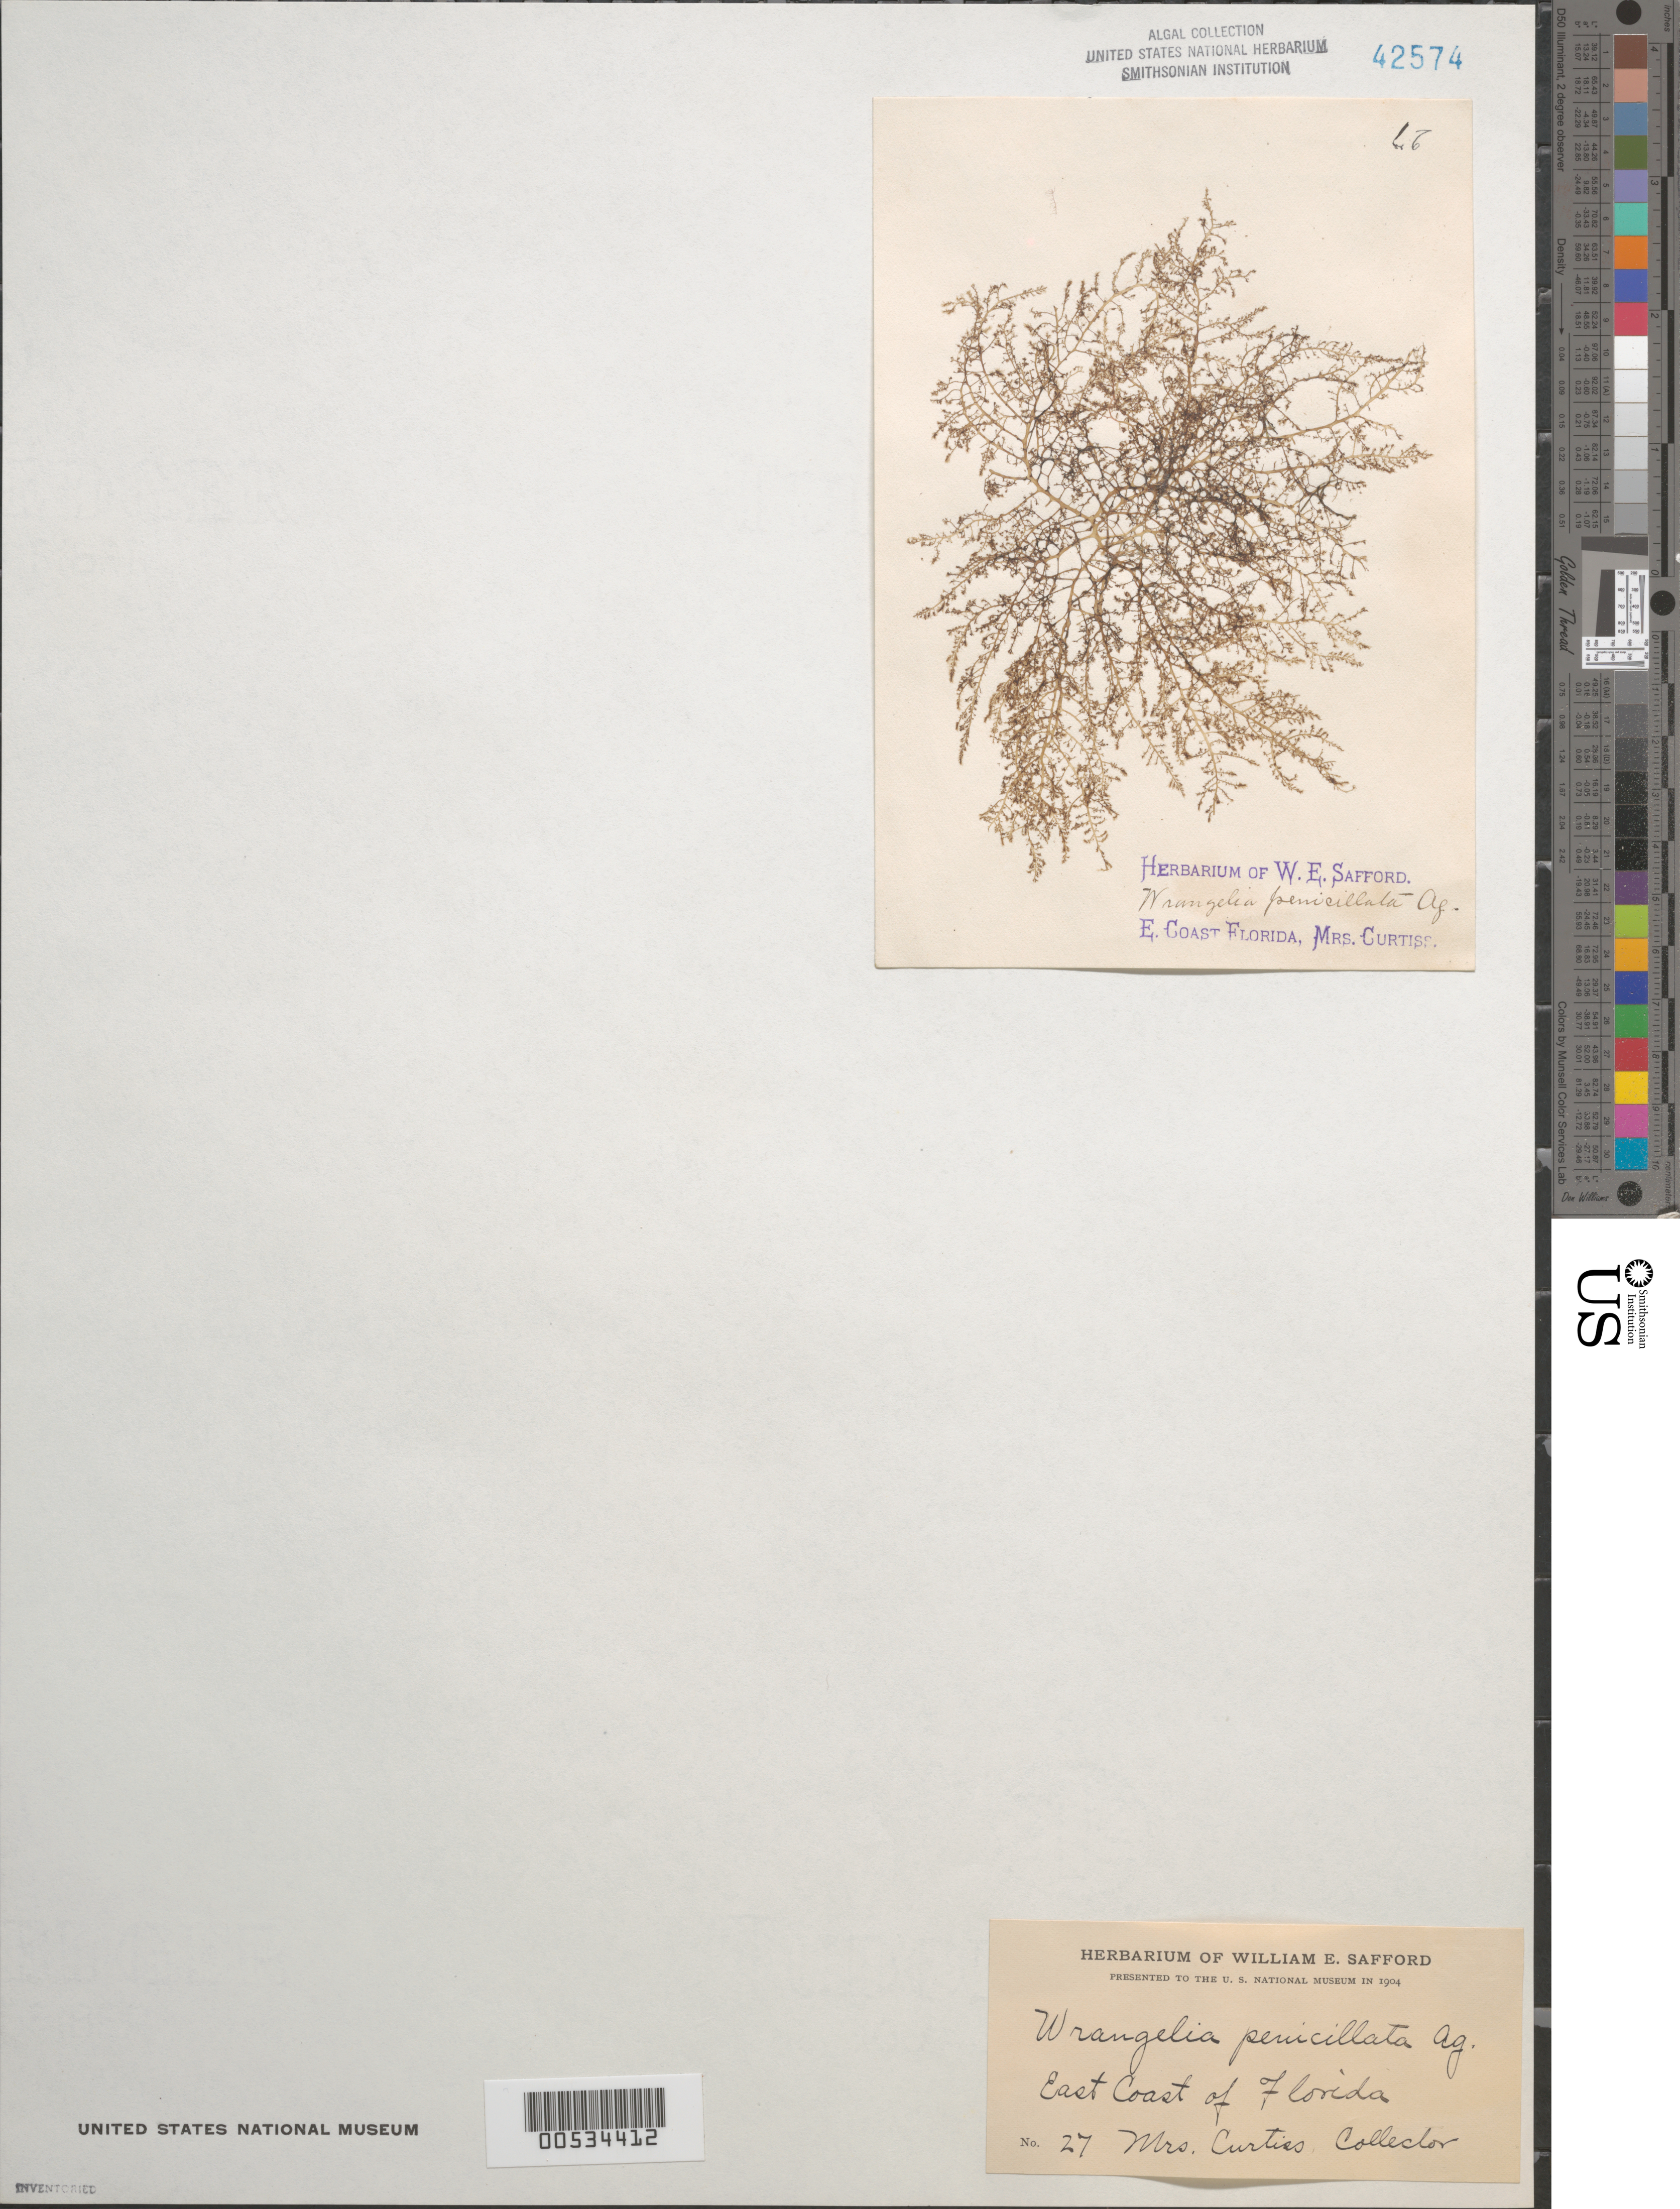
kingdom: Plantae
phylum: Rhodophyta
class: Florideophyceae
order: Ceramiales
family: Wrangeliaceae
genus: Wrangelia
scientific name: Wrangelia penicillata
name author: (C. Agardh) C. Agardh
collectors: F. A. Curtiss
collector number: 27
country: United States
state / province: Florida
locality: East coast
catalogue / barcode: US 42574